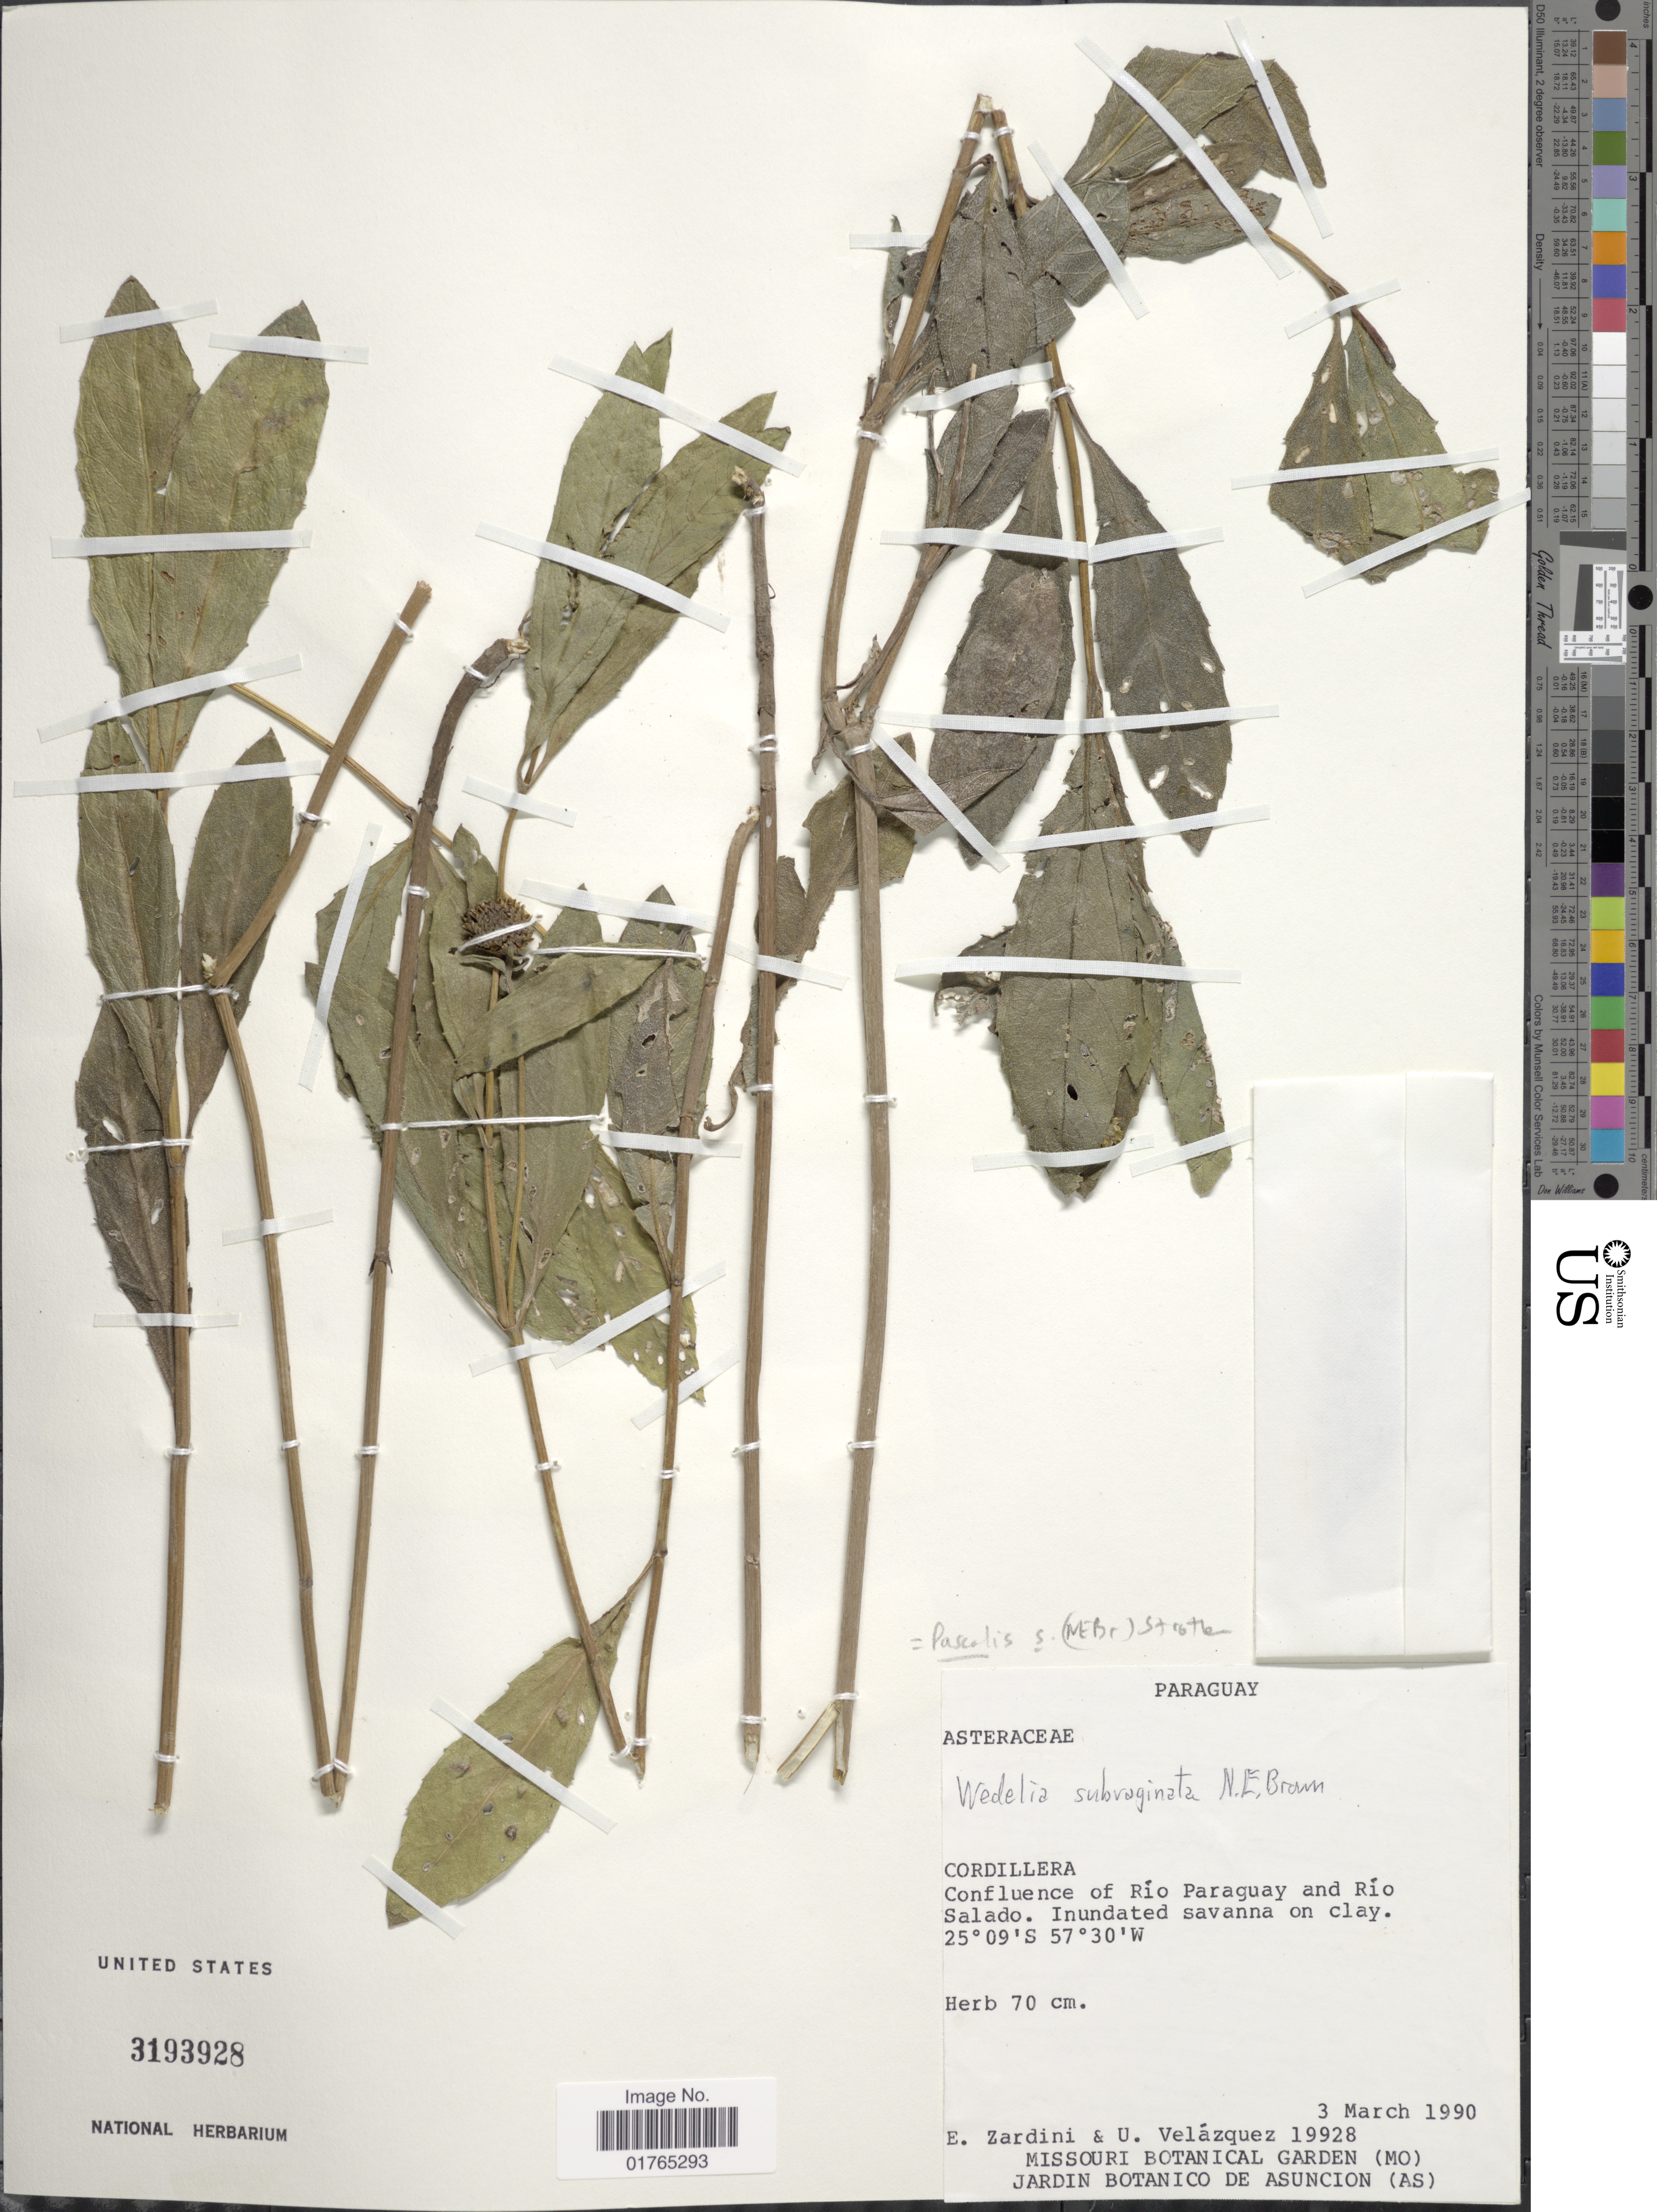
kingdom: Plantae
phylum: Tracheophyta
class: Magnoliopsida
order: Asterales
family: Asteraceae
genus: Pascalia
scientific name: Pascalia subvaginata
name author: (N.E. Br.) Strother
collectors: E. M. Zardini & U. Velázquez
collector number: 19928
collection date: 1990-03-03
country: Paraguay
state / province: Cordillera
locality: Confluence of Río Paraguay and Río Salado, inundated savanna on clay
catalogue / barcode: US 3193928